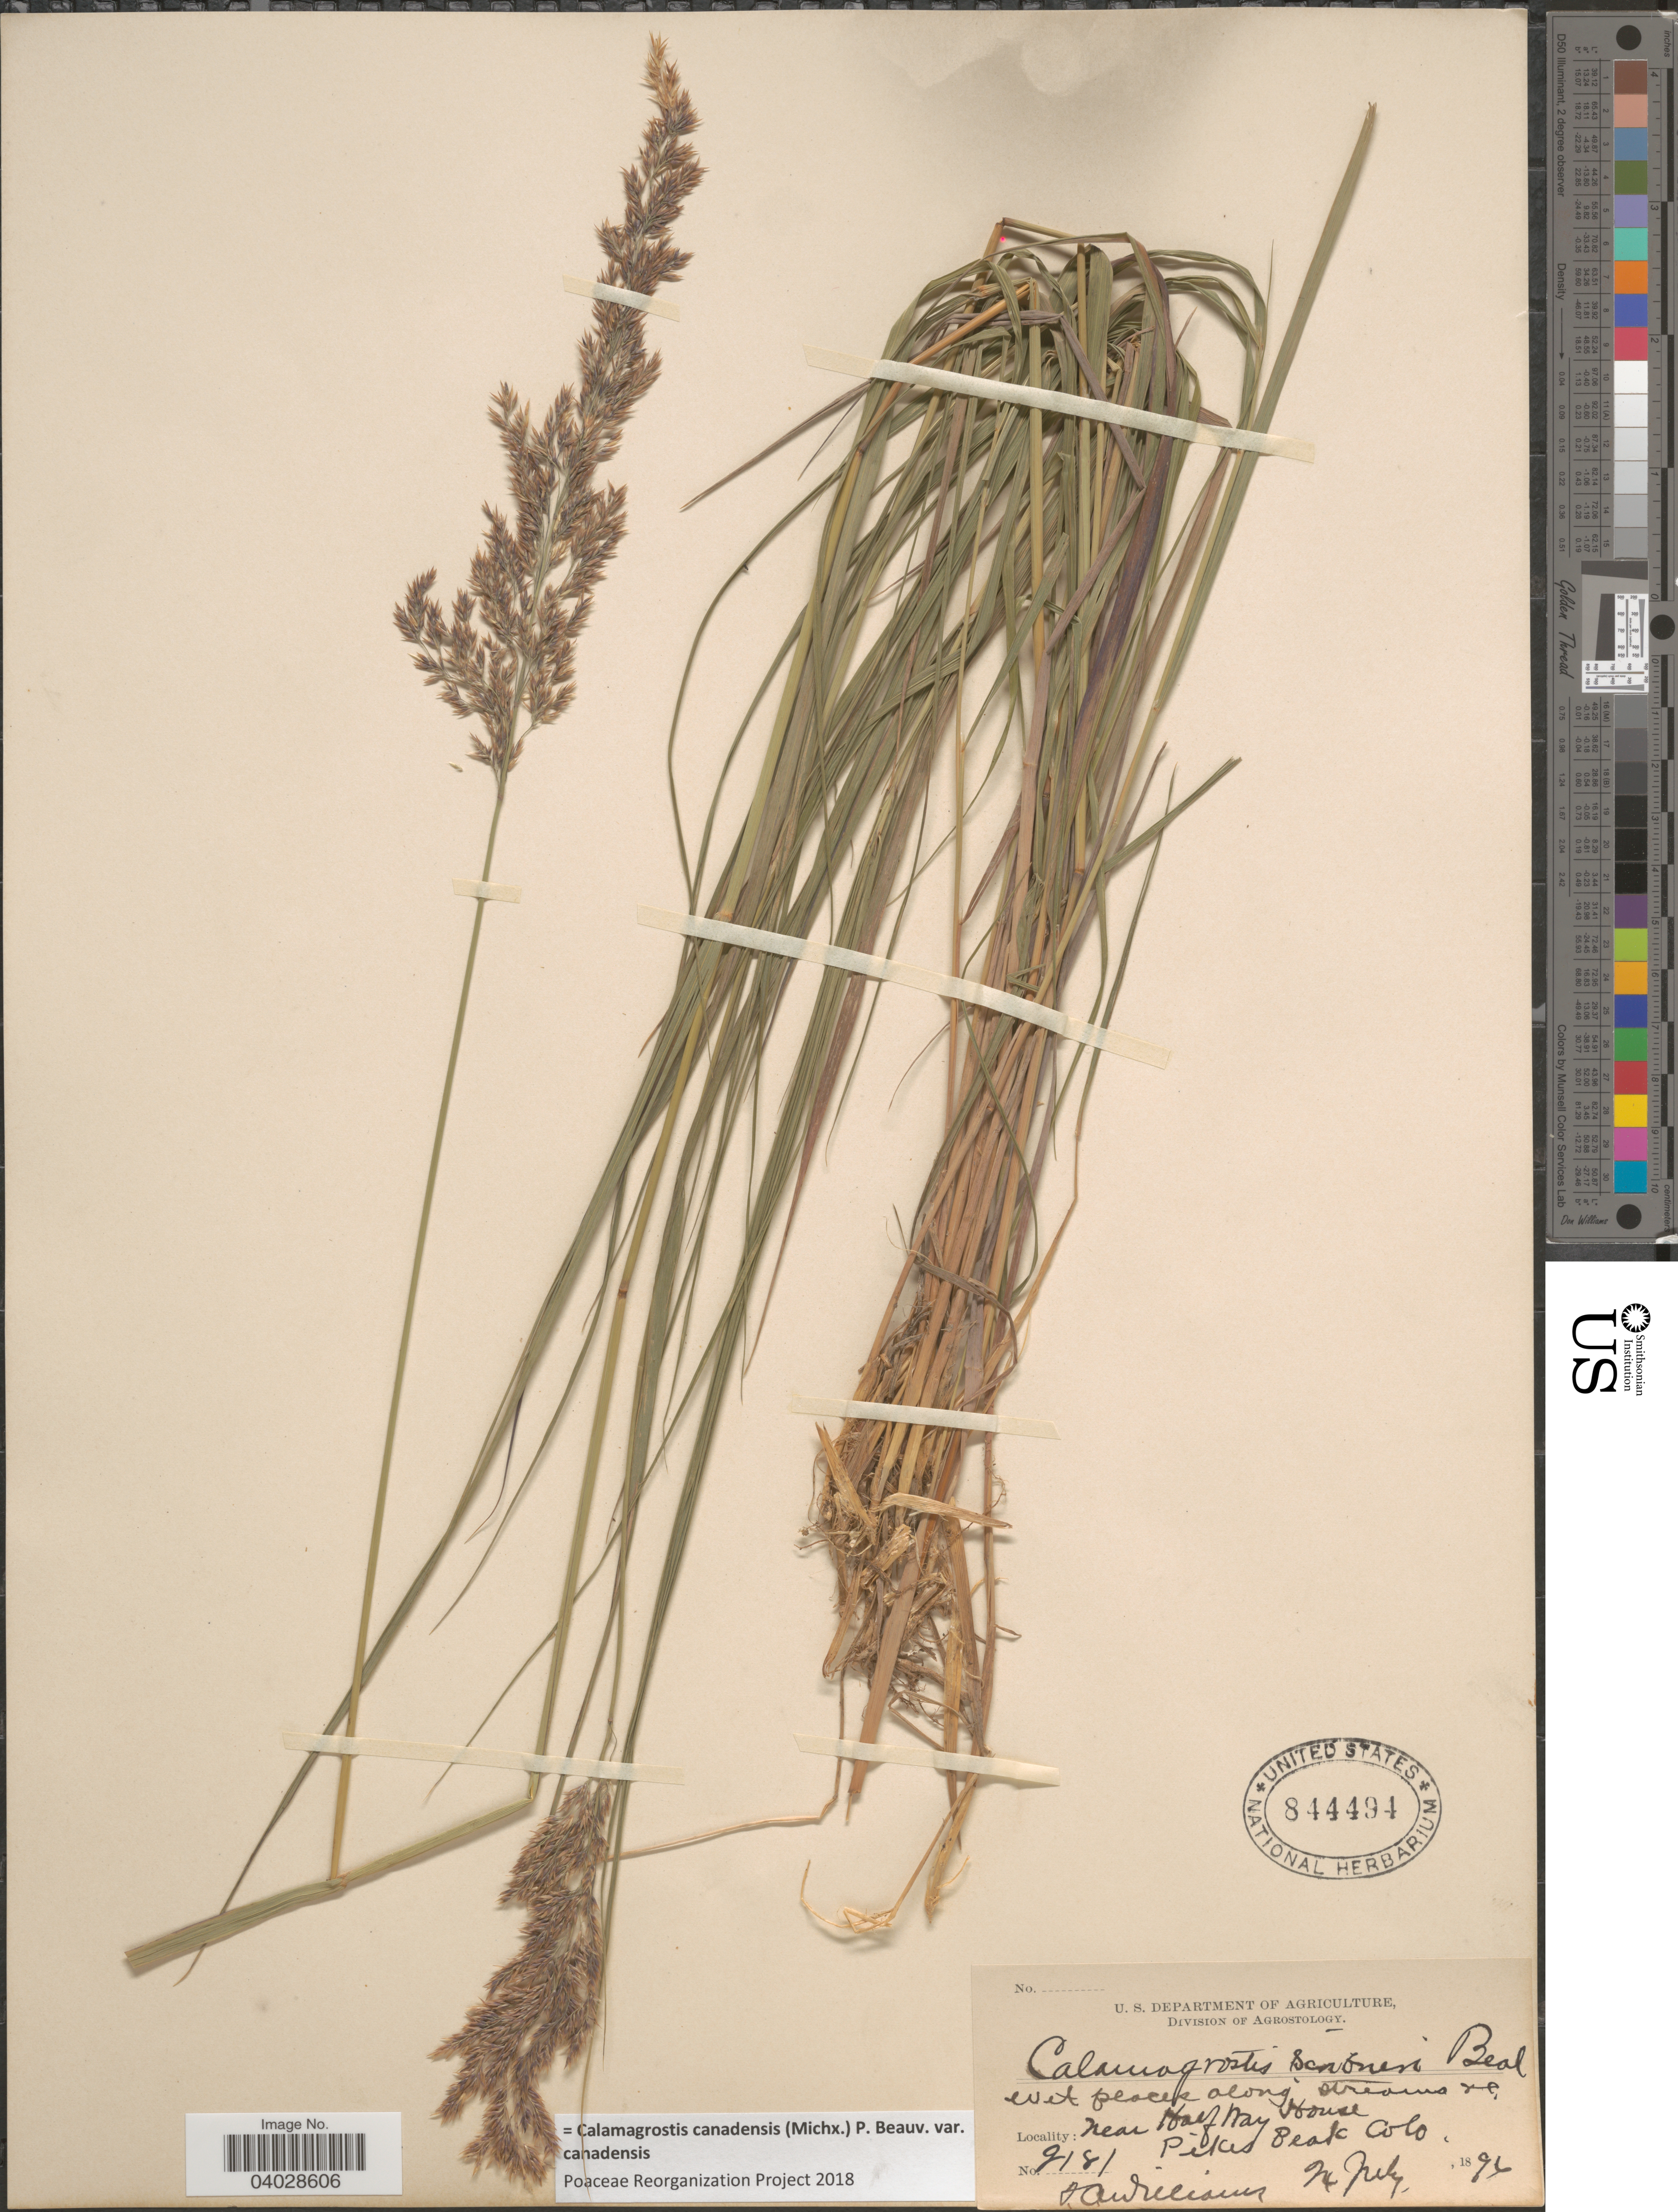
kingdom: Plantae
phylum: Tracheophyta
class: Liliopsida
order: Poales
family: Poaceae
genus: Calamagrostis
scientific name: Calamagrostis canadensis var. canadensis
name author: (Michx.) P. Beauv.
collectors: J. A. Williams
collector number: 9181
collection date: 1896-07-24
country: United States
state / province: Colorado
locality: Wet places along streams, near Half Way House. Pikes Peak.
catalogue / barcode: US 844494